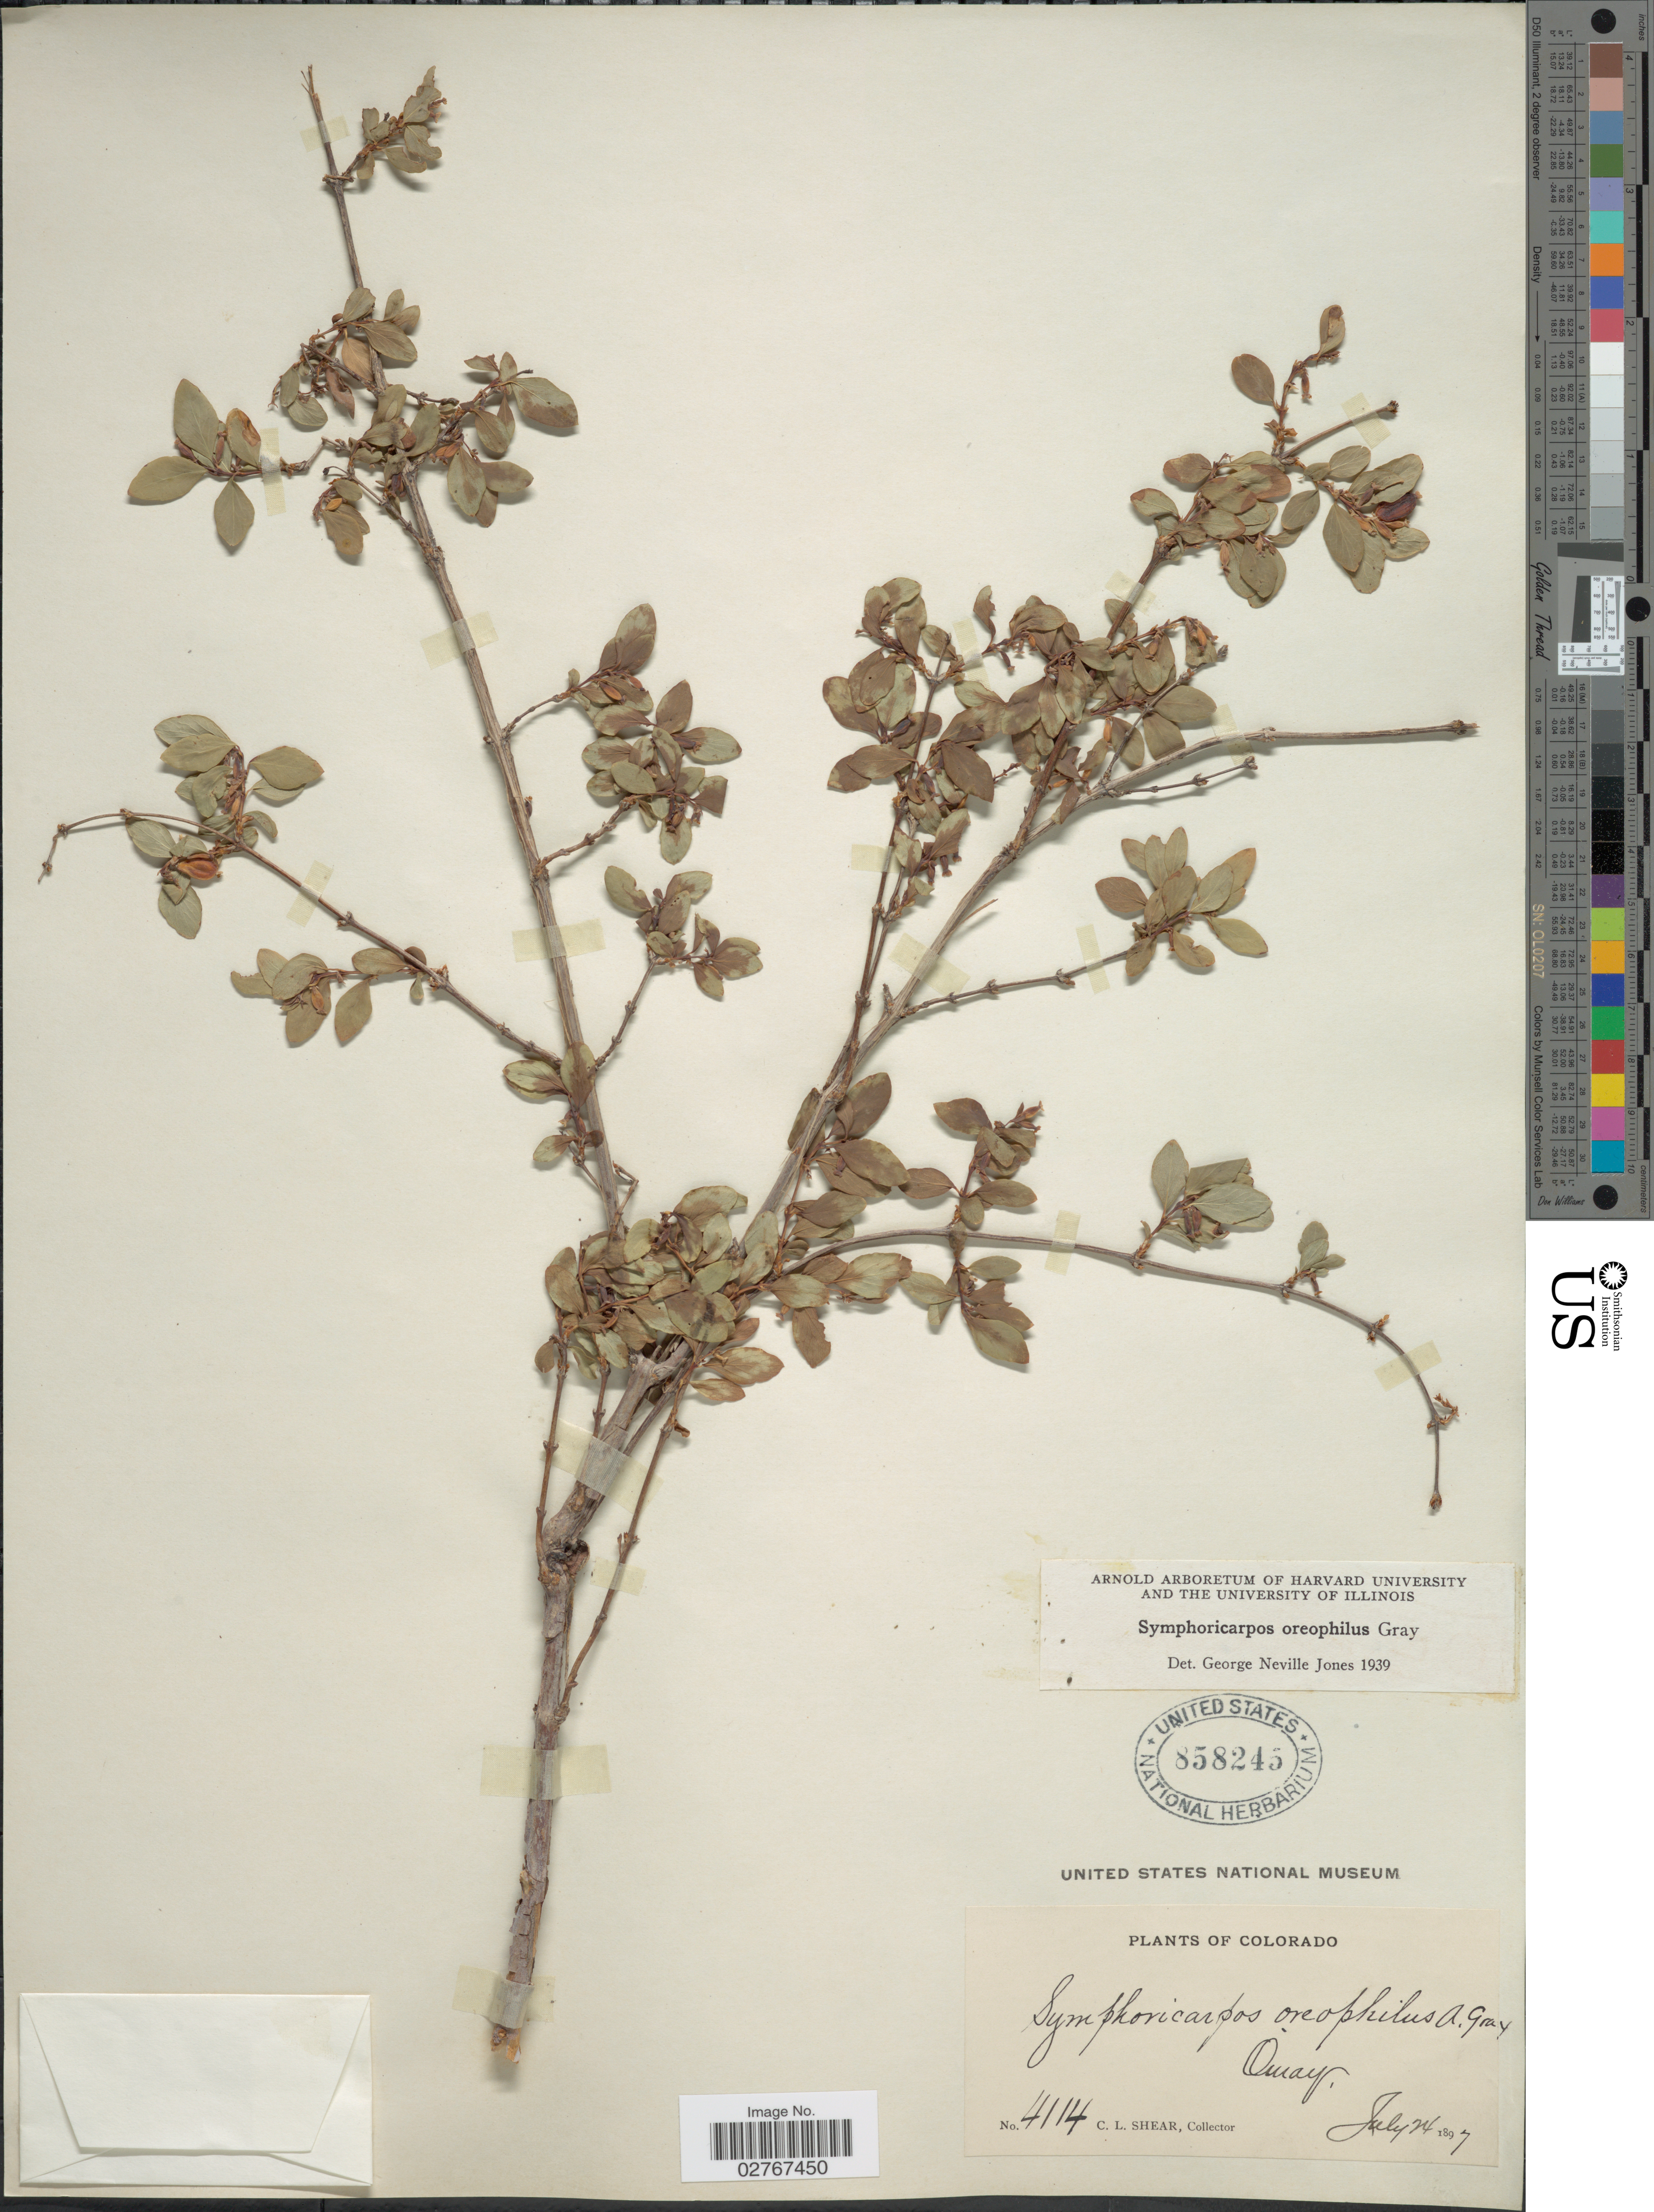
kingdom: Plantae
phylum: Tracheophyta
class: Magnoliopsida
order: Dipsacales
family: Caprifoliaceae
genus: Symphoricarpos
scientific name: Symphoricarpos oreophilus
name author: A. Gray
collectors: C. L. Shear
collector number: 4114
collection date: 1897-07-24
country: United States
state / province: Colorado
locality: Ouray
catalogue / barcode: US 858245